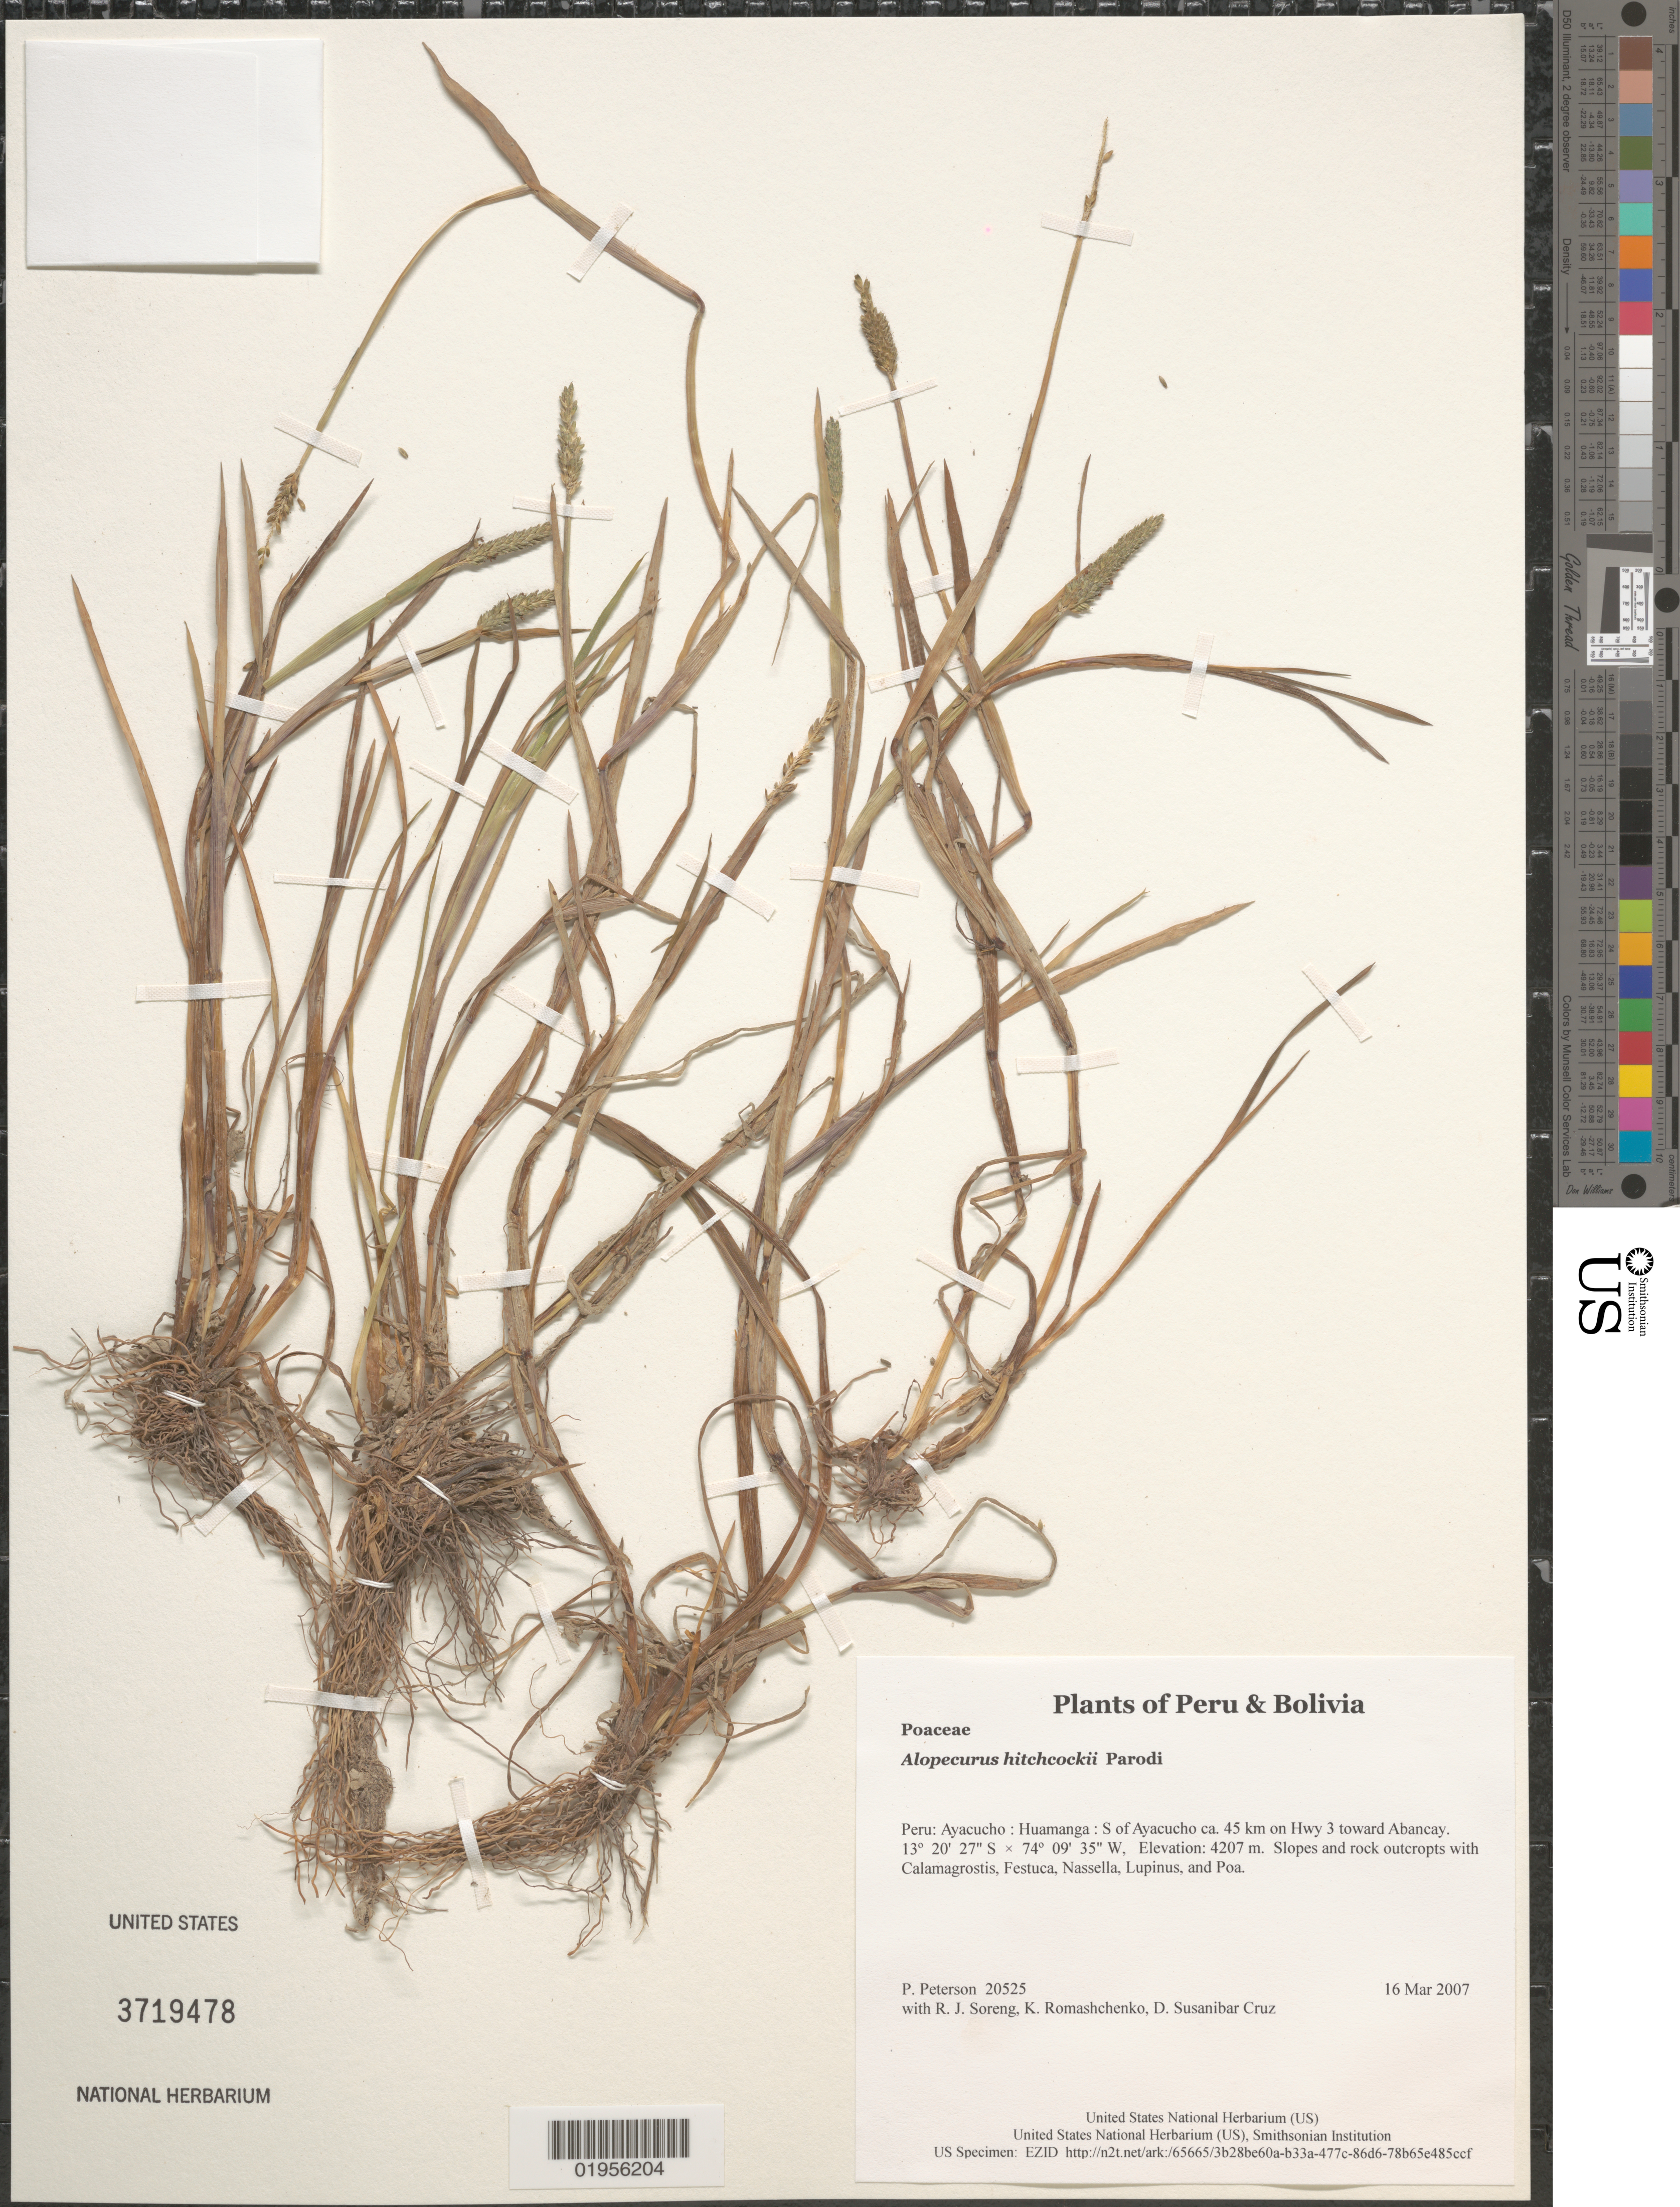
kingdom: Plantae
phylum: Tracheophyta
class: Liliopsida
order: Poales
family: Poaceae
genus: Alopecurus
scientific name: Alopecurus hitchcockii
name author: Parodi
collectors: P. M. Peterson, R. J. Soreng, K. Romashchenko & D. Susanibar Cruz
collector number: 20525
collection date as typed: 16 Mar 2007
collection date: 2007-03-16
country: Peru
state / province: Ayacucho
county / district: Huamanga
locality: S of Ayacucho ca. 45 km on Hwy 3 toward Abancay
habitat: Slopes and rock outcropts with Calamagrostis, Festuca, Nassella, Lupinus, and Poa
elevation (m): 4207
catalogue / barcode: US 3719478